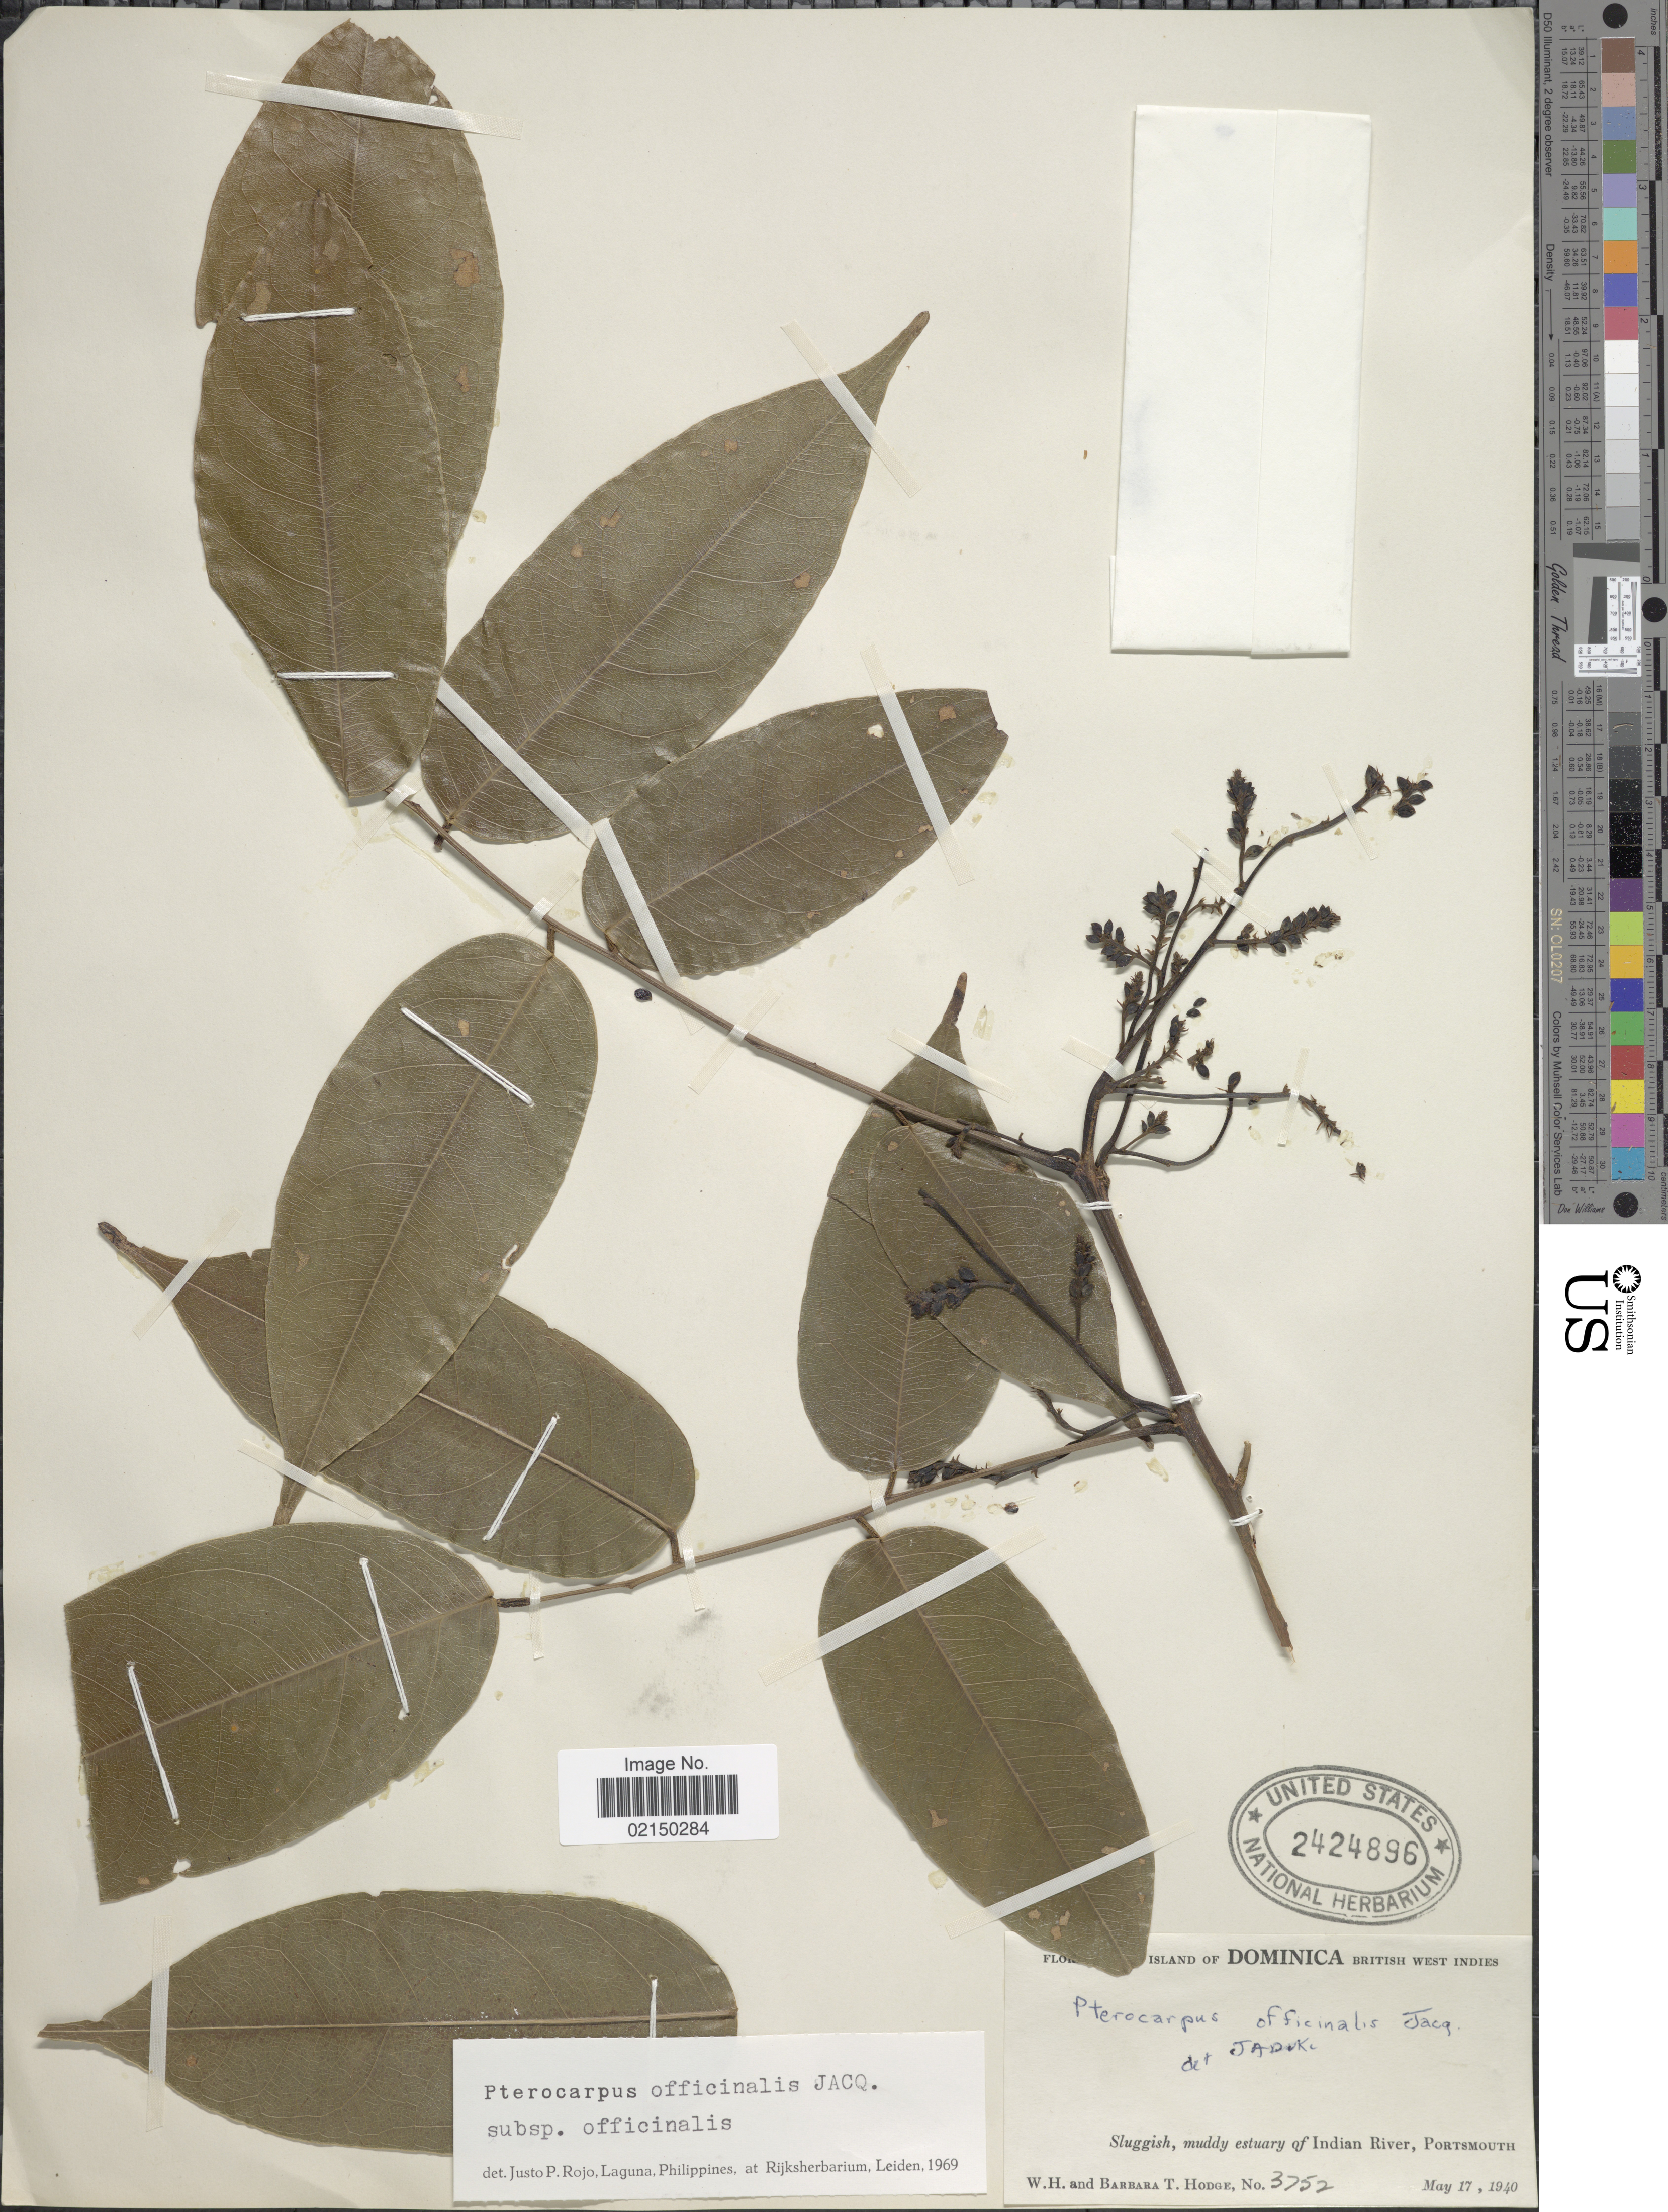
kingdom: Plantae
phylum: Tracheophyta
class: Magnoliopsida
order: Fabales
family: Fabaceae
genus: Pterocarpus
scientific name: Pterocarpus officinalis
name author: Jacq.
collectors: W. Hodge & B. Hodge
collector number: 3752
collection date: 1940-05-17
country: Dominica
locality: Sluggish, muddy estuary of Indian River, Portsmouth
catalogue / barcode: US 2424896